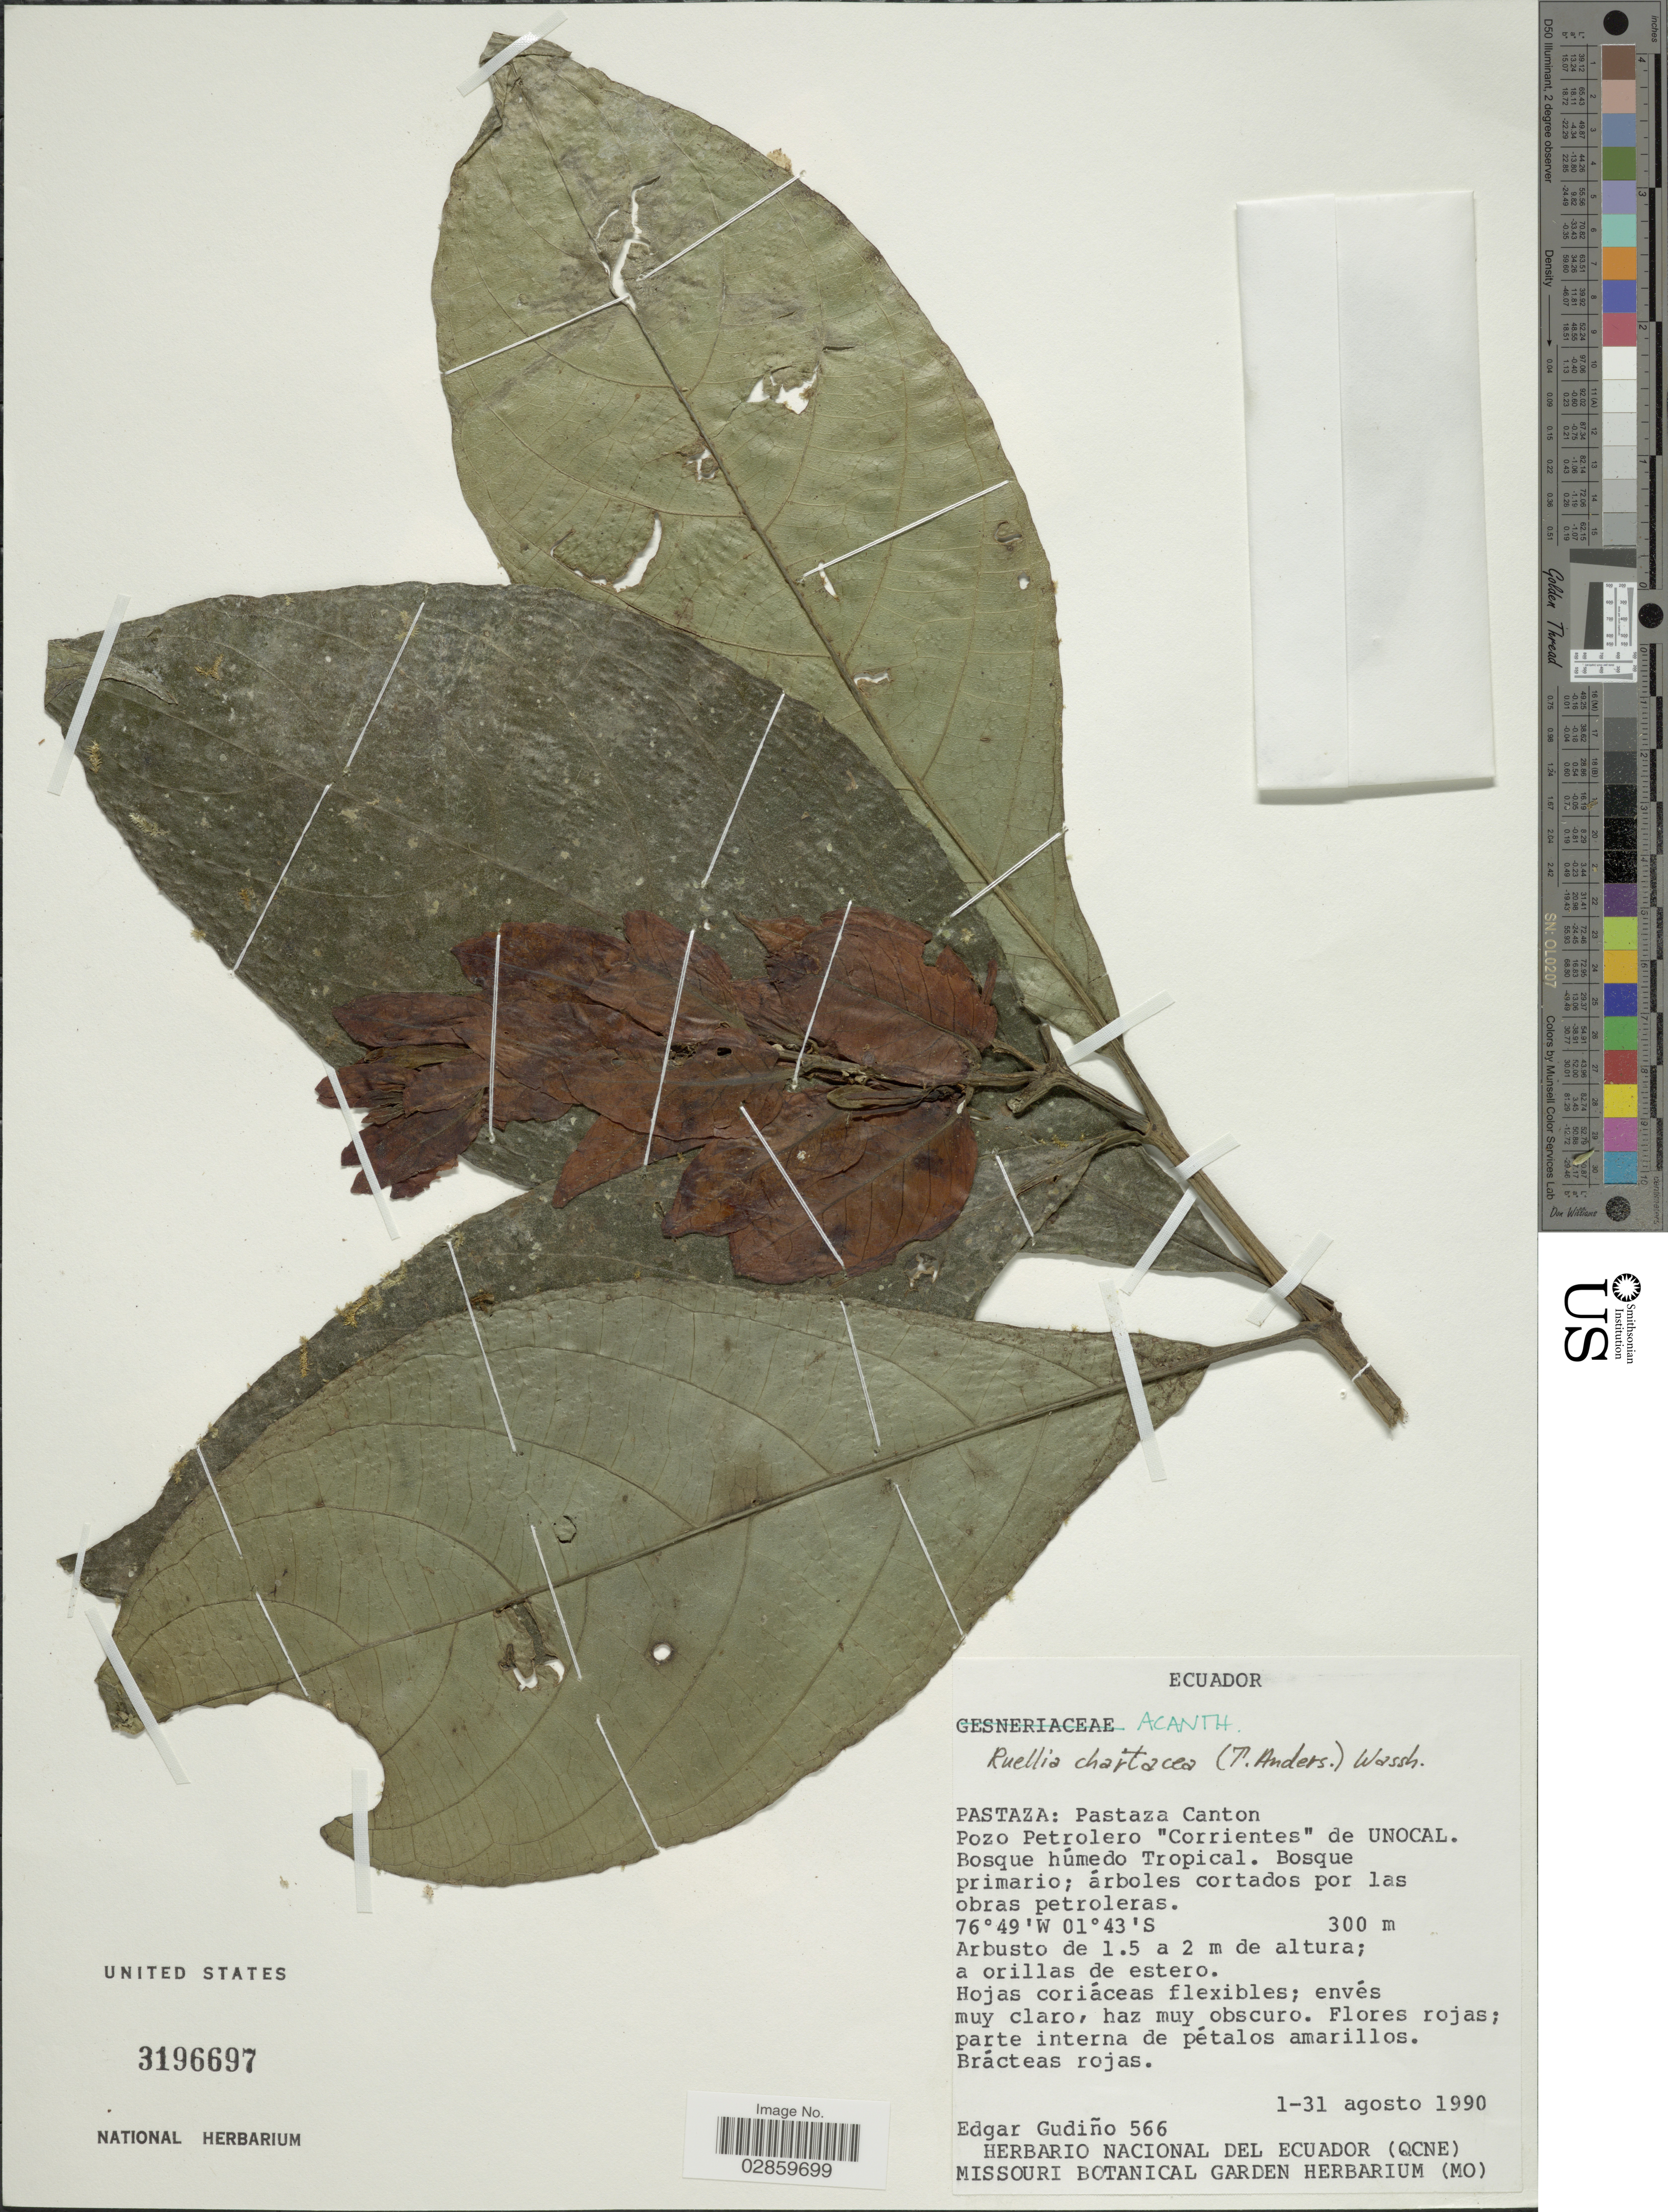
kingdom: Plantae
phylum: Tracheophyta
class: Magnoliopsida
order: Lamiales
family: Acanthaceae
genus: Ruellia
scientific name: Ruellia chartacea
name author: (T. Anderson) Wassh.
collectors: E. Gudiño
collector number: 566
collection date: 1990-08-01/1990-08-31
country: Ecuador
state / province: Pastaza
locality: Pastaza Canton. Pozo Petrolero "Corrientes" de UNOCAL.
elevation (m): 300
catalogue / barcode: US 3196697